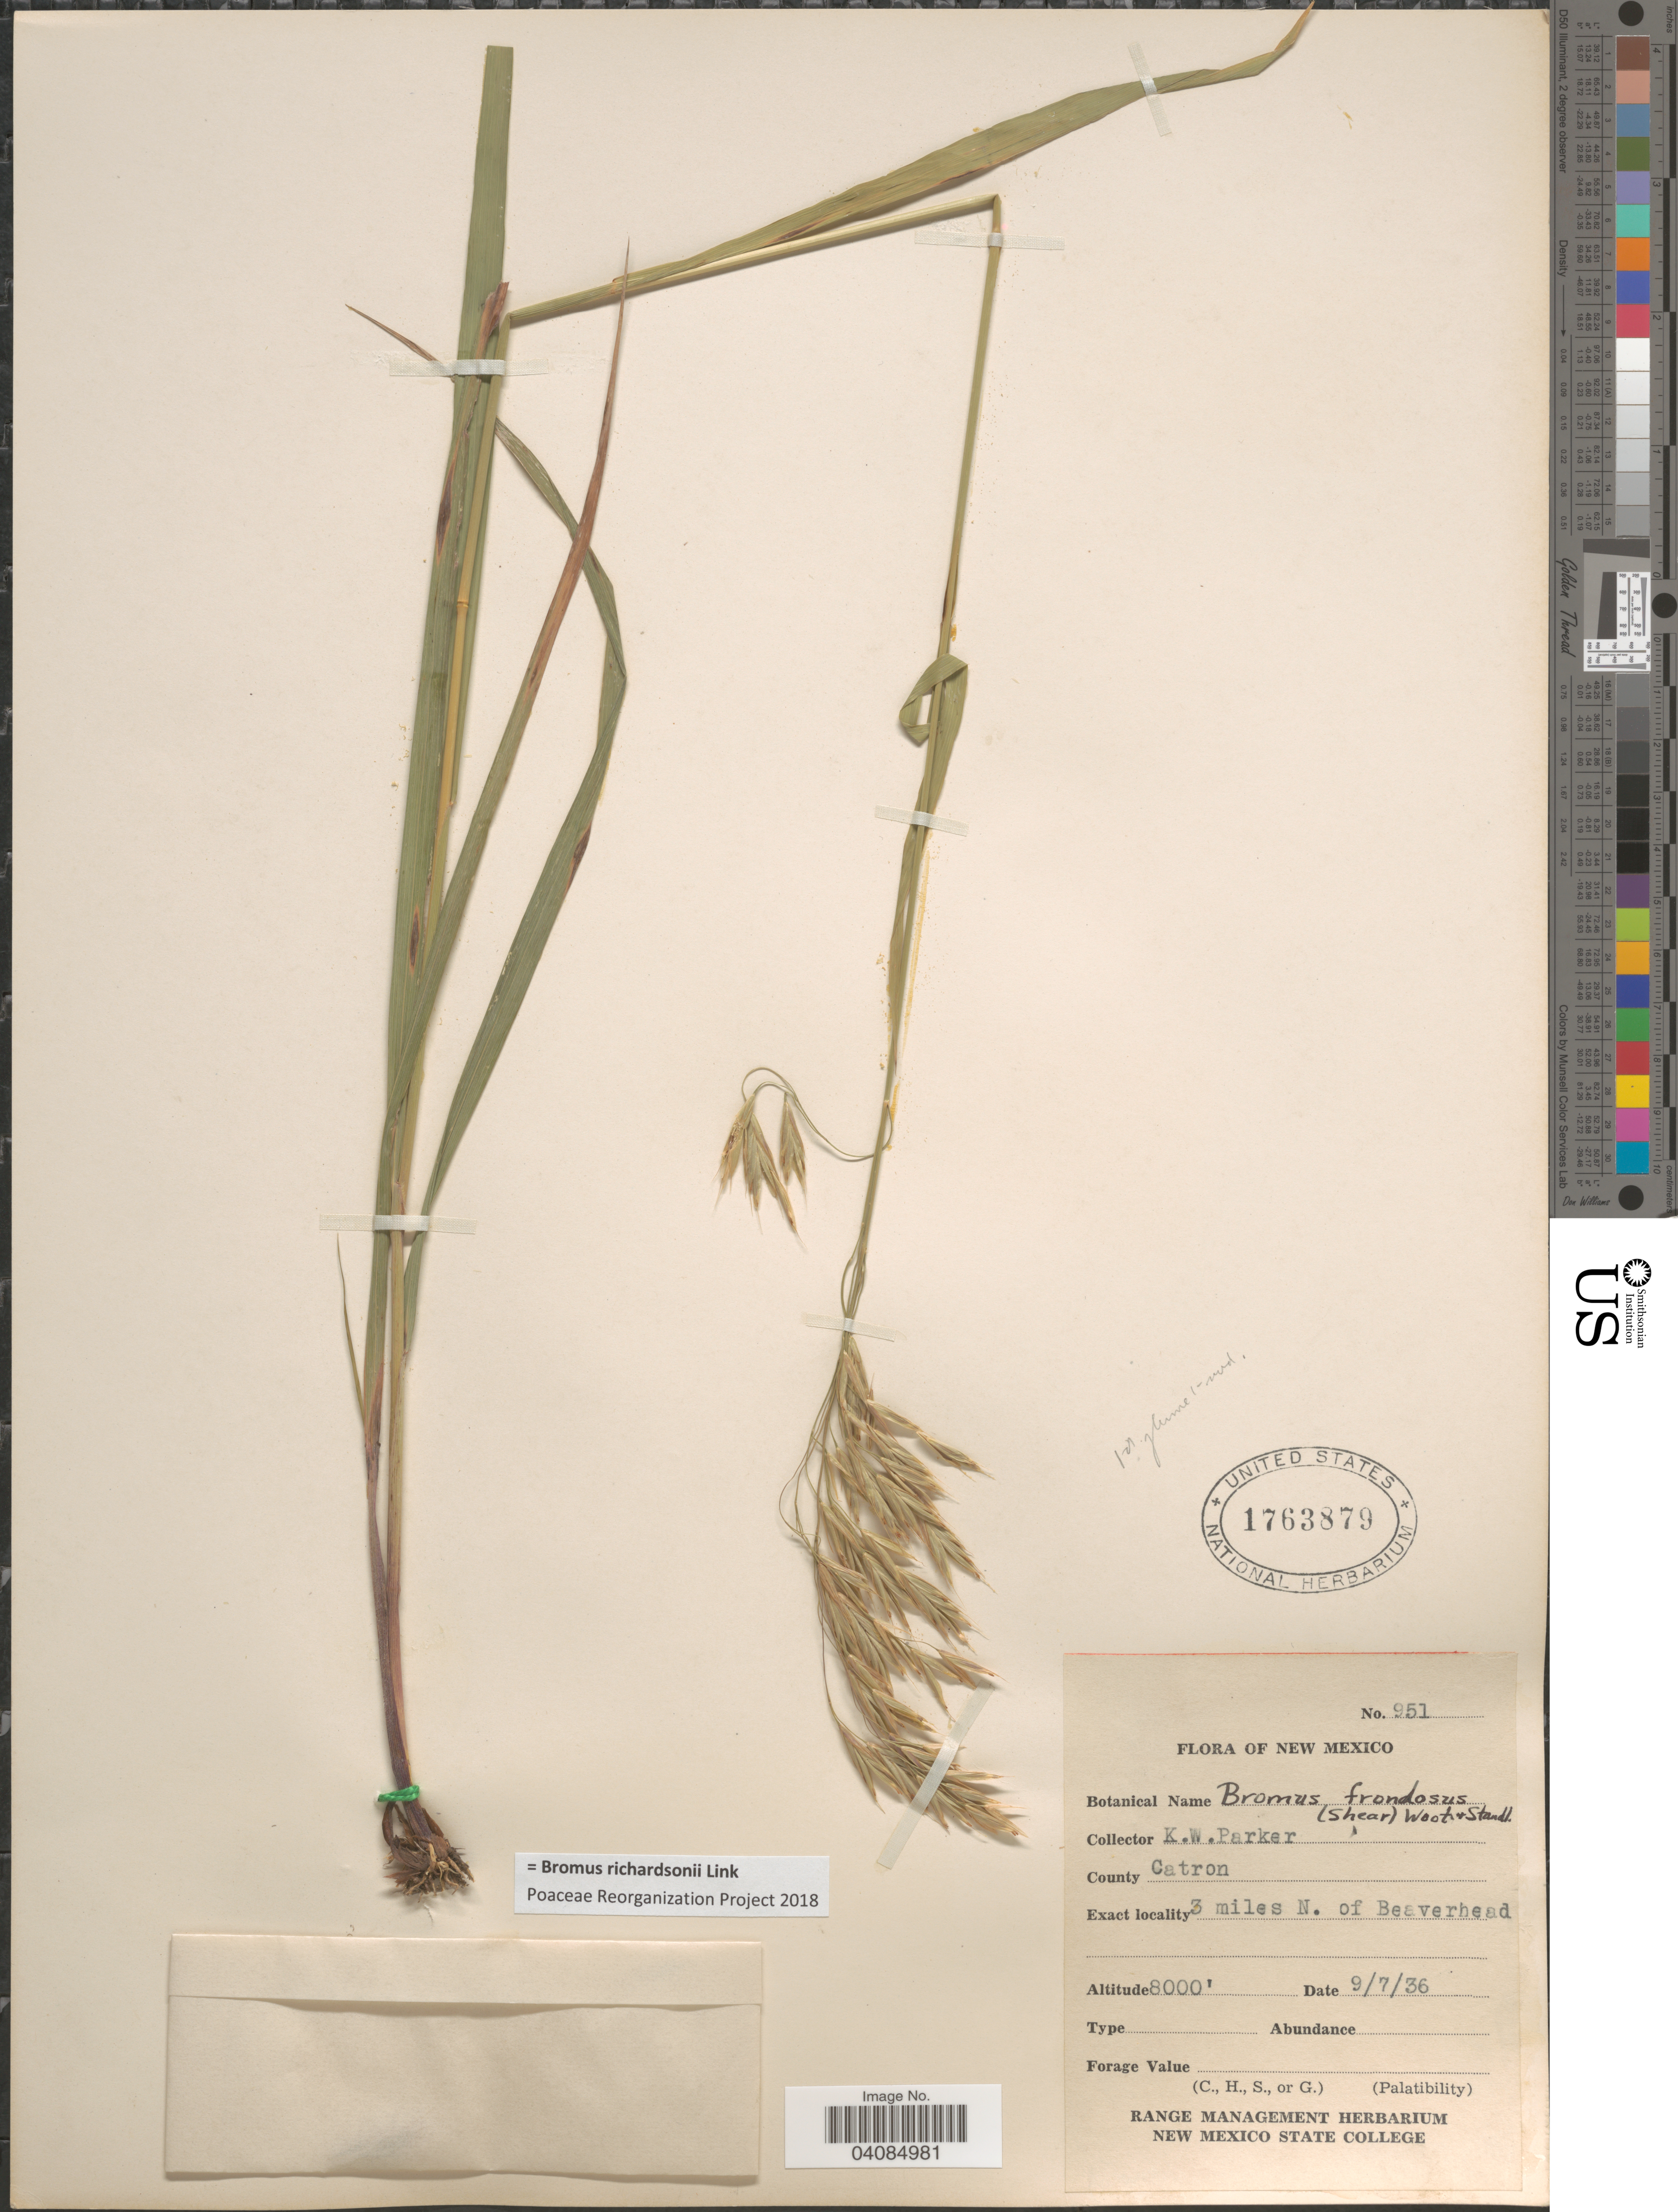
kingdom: Plantae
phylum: Tracheophyta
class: Liliopsida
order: Poales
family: Poaceae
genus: Bromus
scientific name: Bromus racemosus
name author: L.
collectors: K. Parker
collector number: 951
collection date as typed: Transcribed d/m/y: 7/9/36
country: United States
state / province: New Mexico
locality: County Catron. 3 miles N. of Beaverhead.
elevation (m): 2438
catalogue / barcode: US 1763879